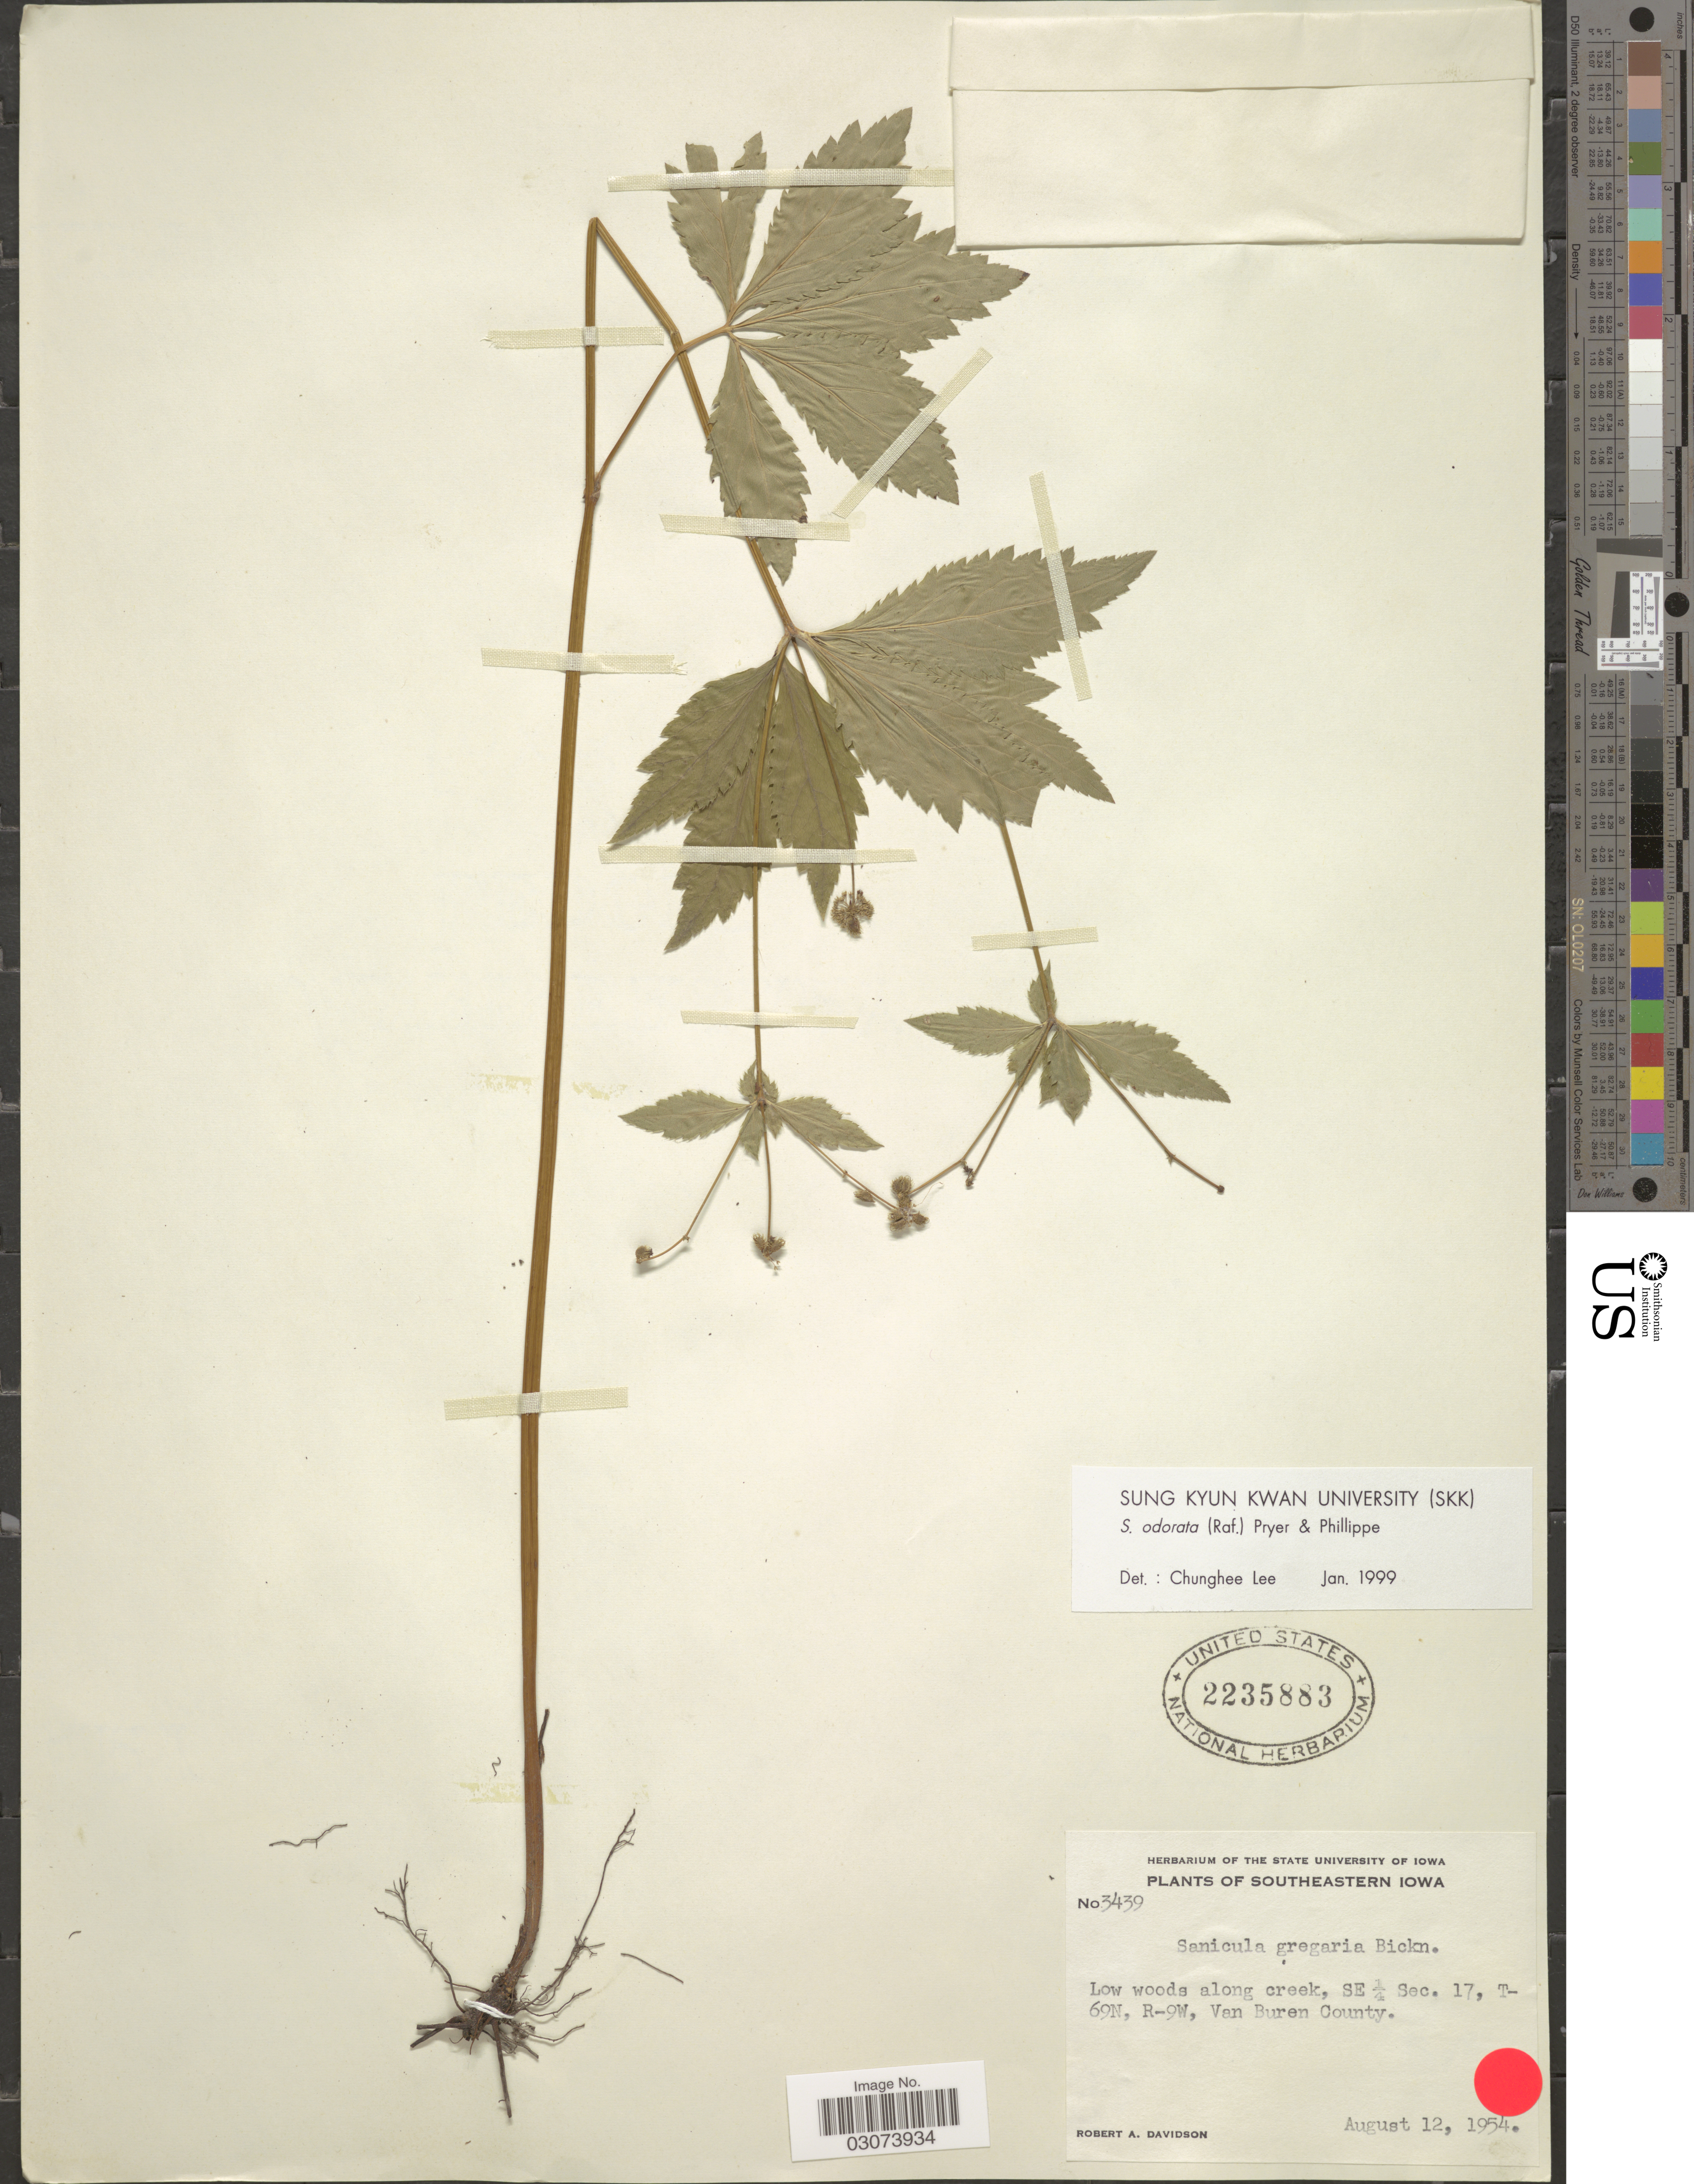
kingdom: Plantae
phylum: Tracheophyta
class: Magnoliopsida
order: Apiales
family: Apiaceae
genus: Sanicula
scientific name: Sanicula odorata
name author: (Raf.) Pryer & Phillippe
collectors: R. A. Davidson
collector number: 3439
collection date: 1954-08-12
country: United States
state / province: Iowa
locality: Southeastern Iowa. Low woods along creek, SE ¼ Sec. 17, T-69N, R-9W, Van Buren County.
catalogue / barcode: US 2235883